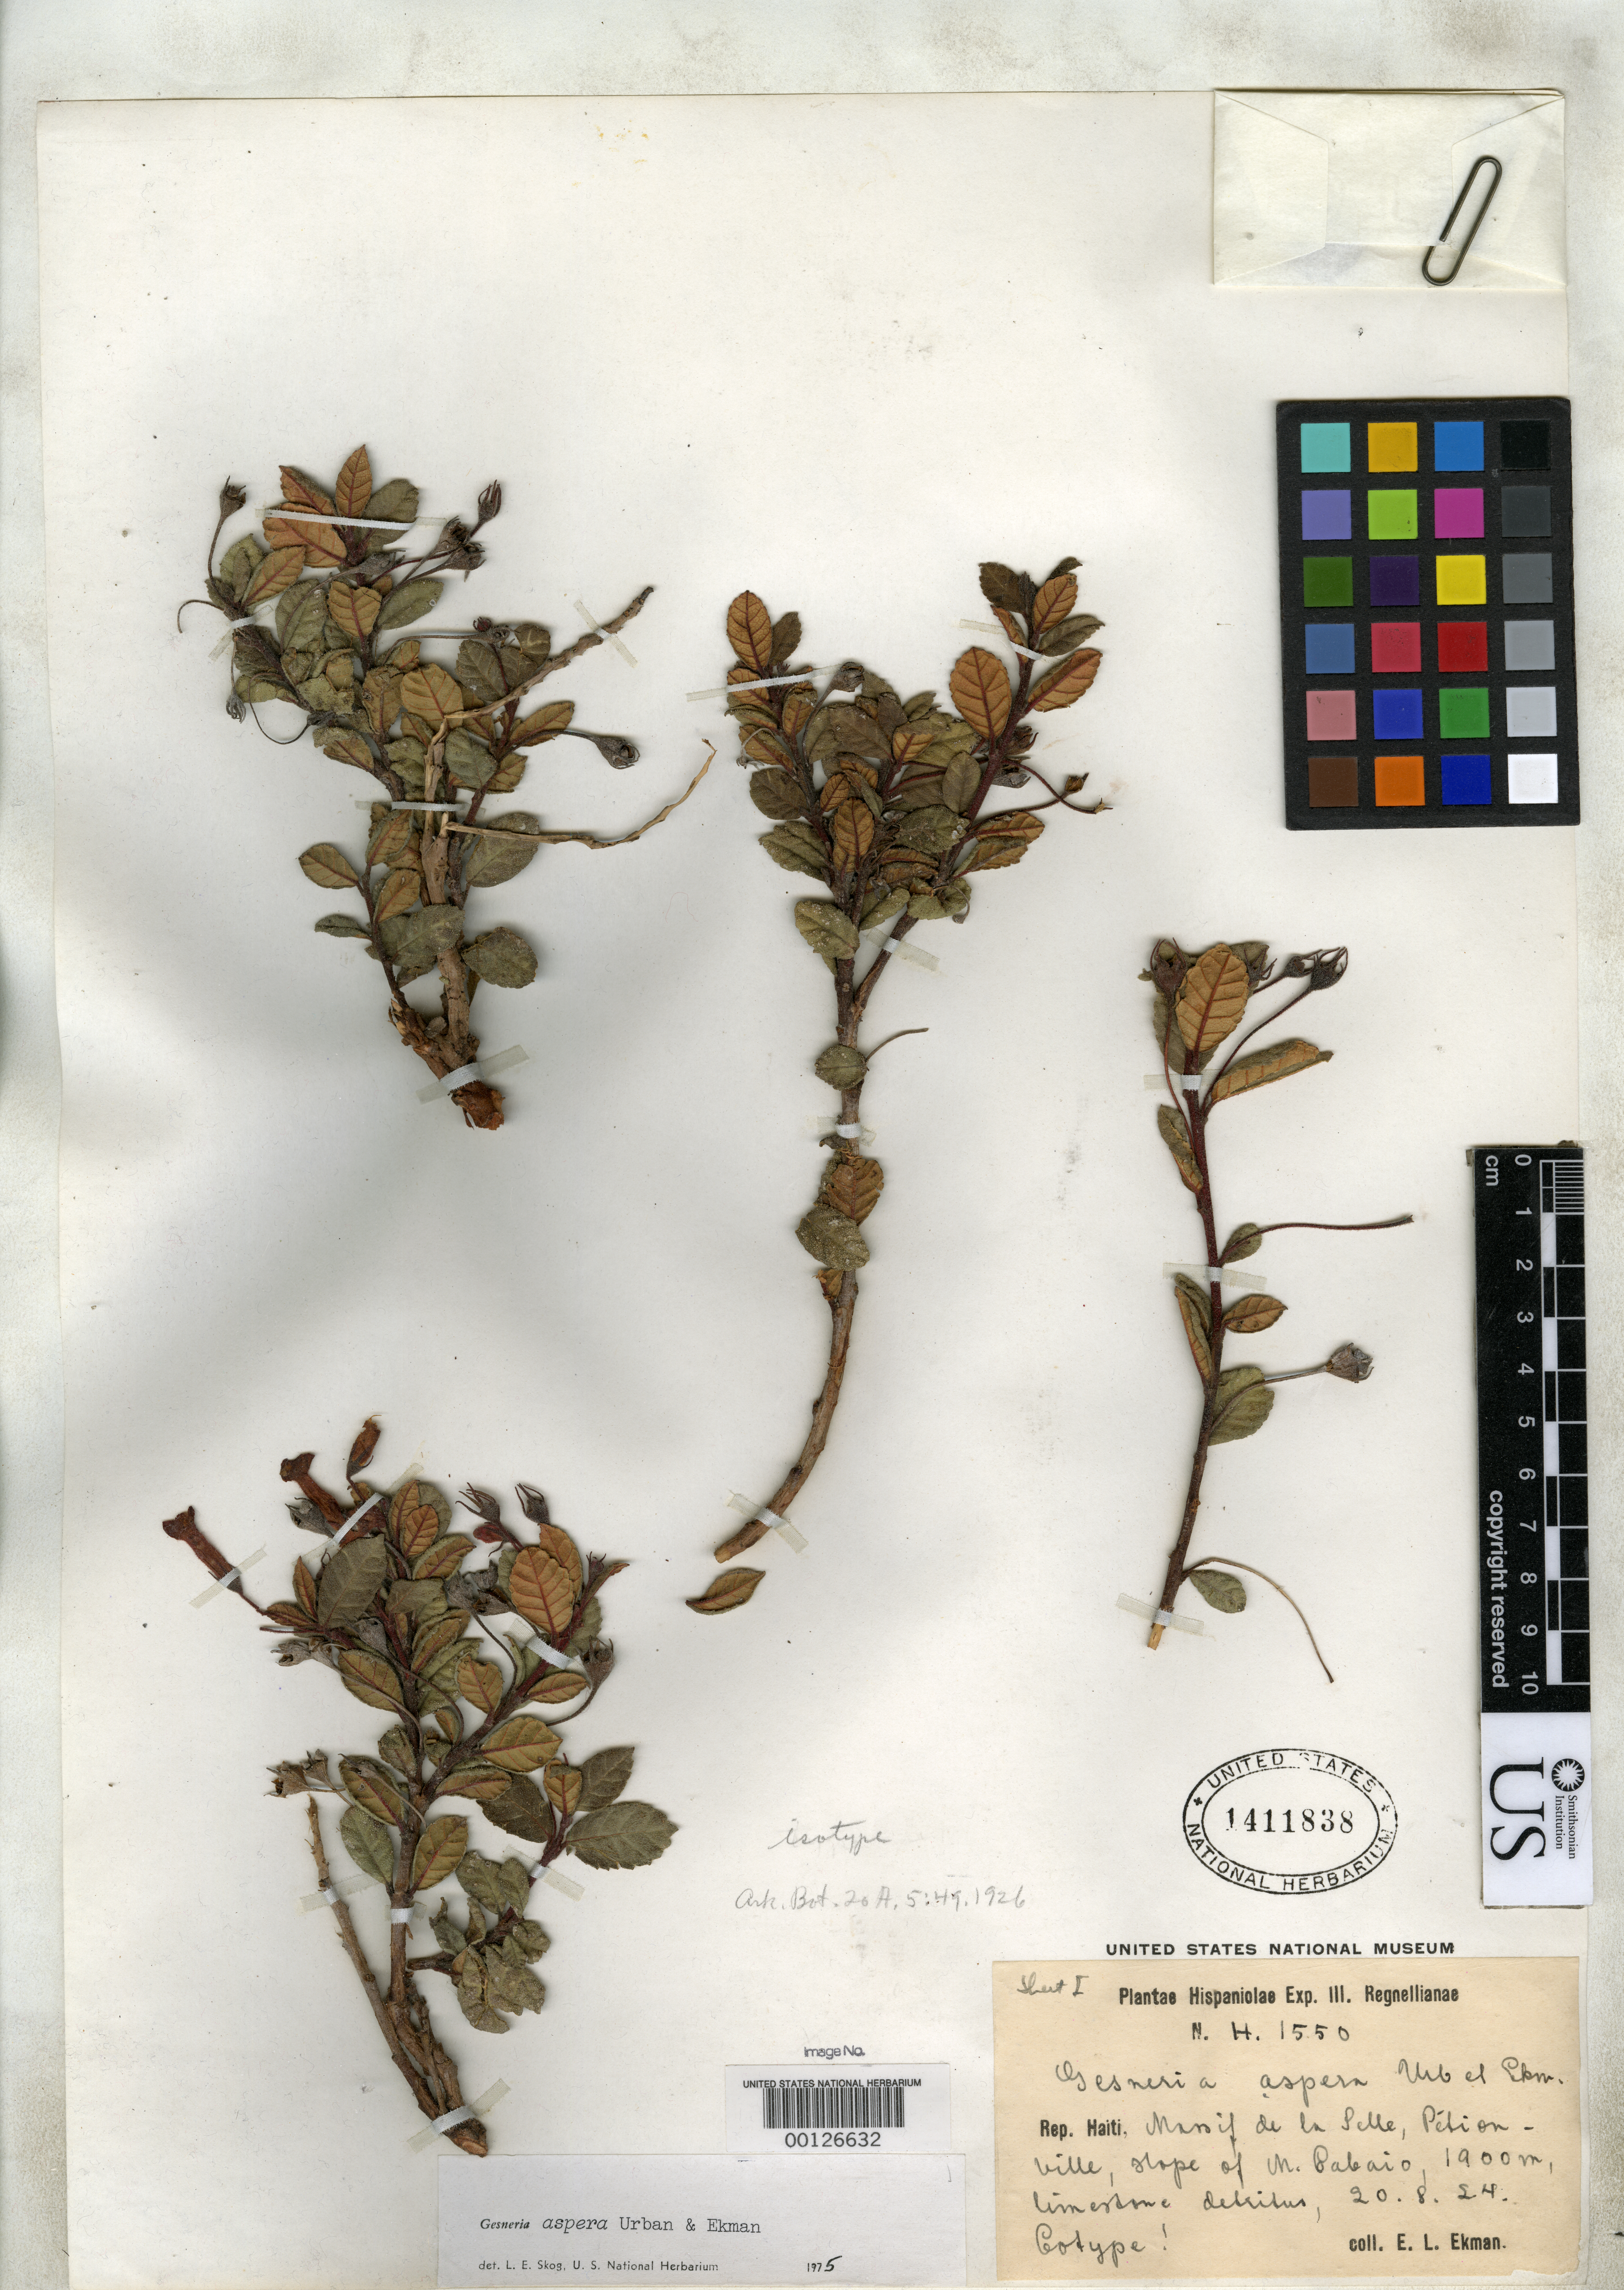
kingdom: Plantae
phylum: Tracheophyta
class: Magnoliopsida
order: Lamiales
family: Gesneriaceae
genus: Gesneria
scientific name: Gesneria aspera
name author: Urb. & Ekman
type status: Isotype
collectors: E. L. Ekman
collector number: H 1550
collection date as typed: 20 Aug 1924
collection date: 1924-08-20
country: Haiti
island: Hispaniola Island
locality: Massif de La Selle in Morne Cabaio.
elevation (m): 1900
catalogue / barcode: US 1411838